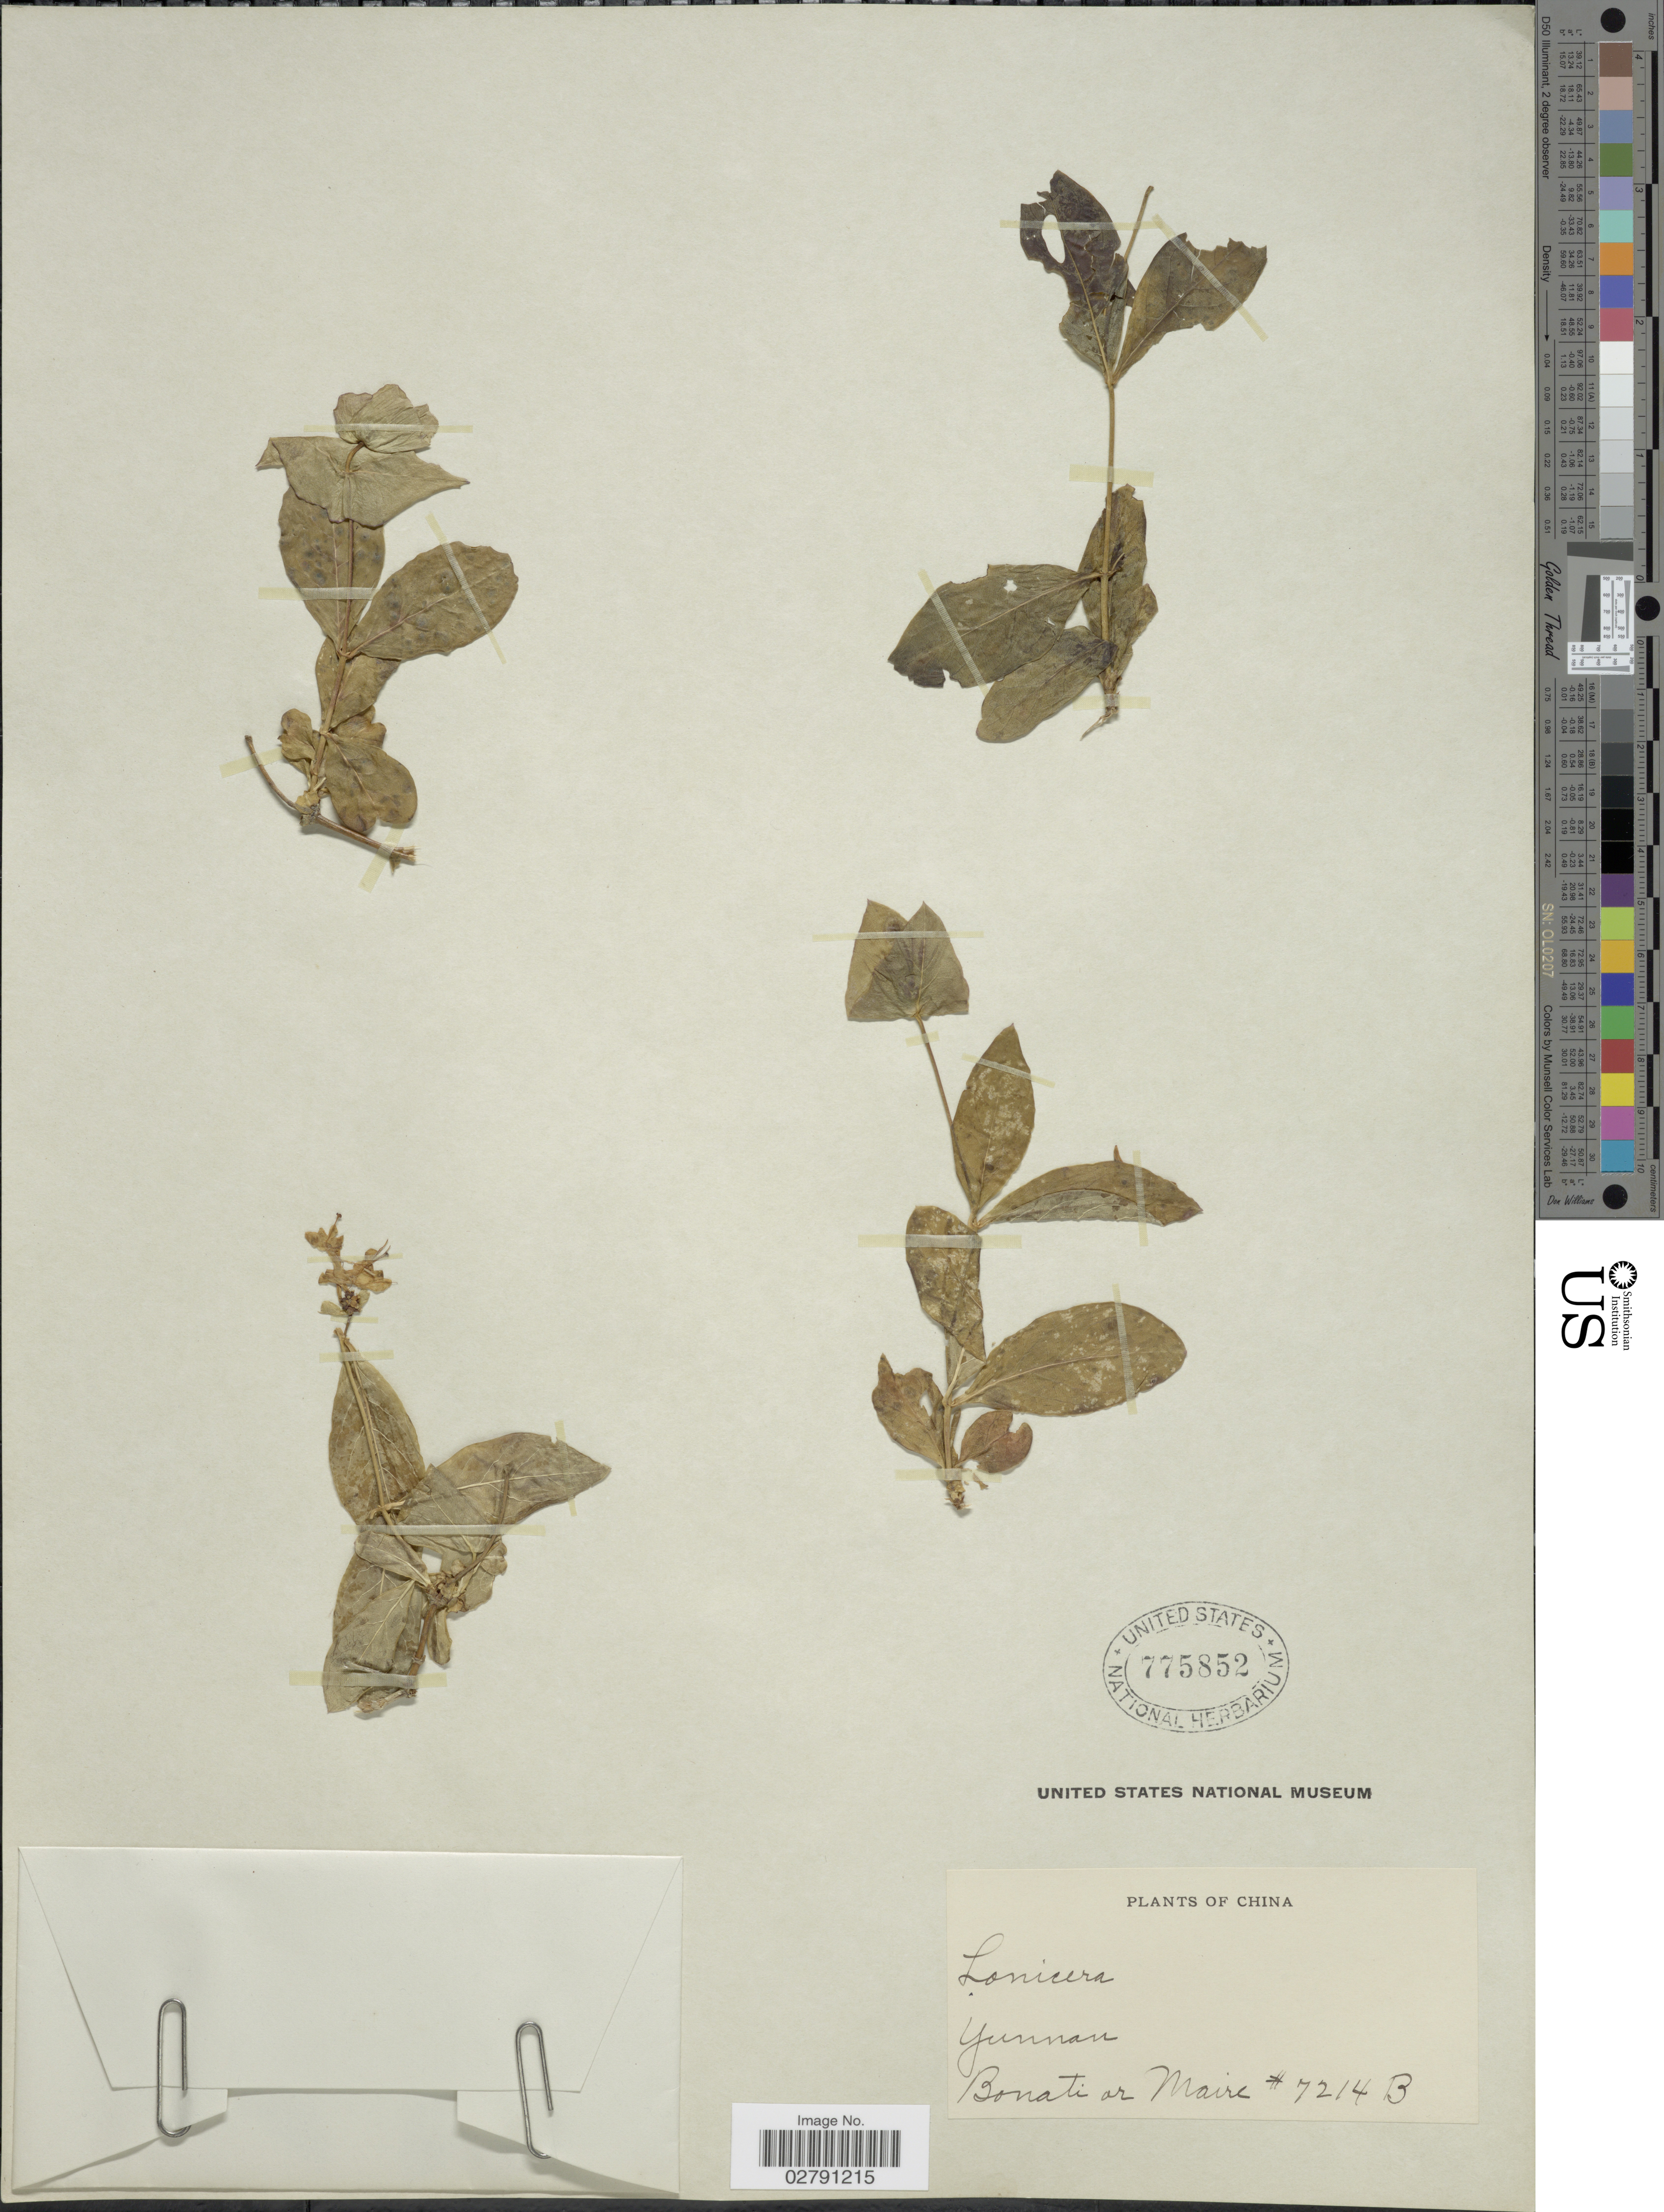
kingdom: Plantae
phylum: Tracheophyta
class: Magnoliopsida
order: Dipsacales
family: Caprifoliaceae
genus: Lonicera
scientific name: Lonicera sp.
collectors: -. Bonati & Maire, --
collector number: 7214B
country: China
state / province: Yunnan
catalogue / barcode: US 775852